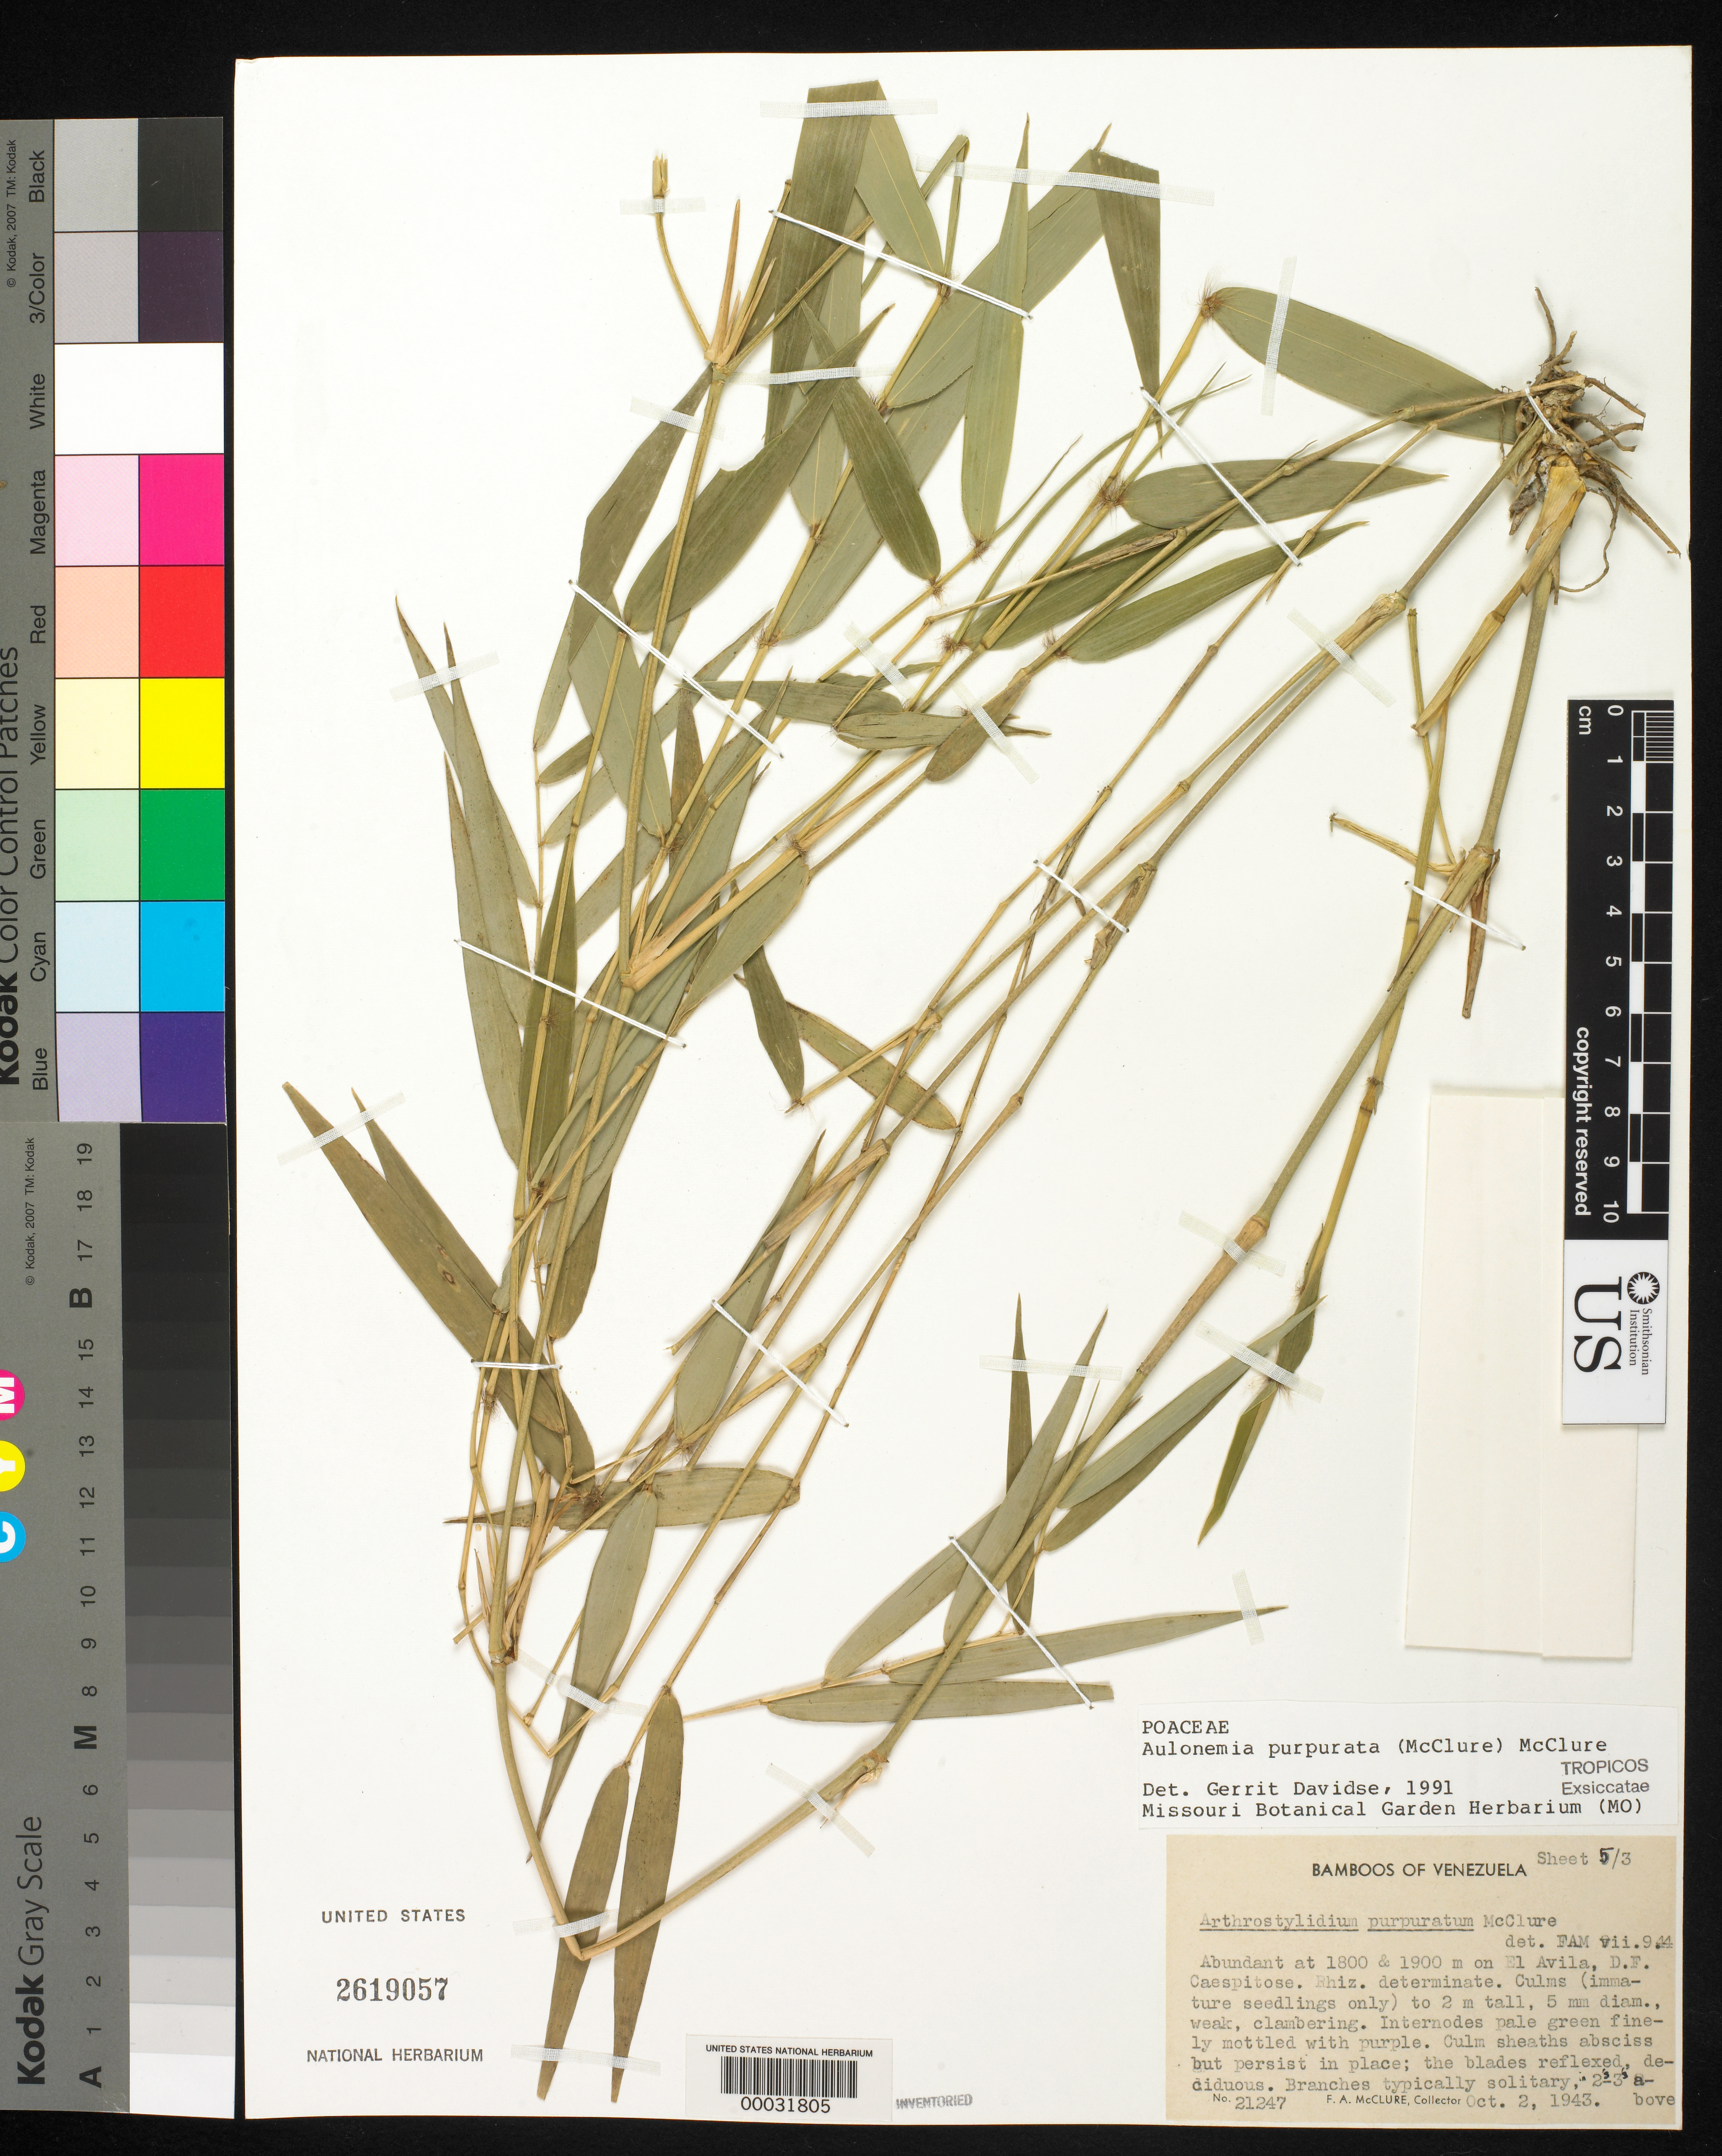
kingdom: Plantae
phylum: Tracheophyta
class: Liliopsida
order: Poales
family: Poaceae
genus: Aulonemia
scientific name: Aulonemia purpurata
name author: (McClure) McClure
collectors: F. A. McClure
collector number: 21247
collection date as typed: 02 Oct 1943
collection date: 1943-10-02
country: Venezuela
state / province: Miranda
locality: El avila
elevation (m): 1800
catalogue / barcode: US 2619057